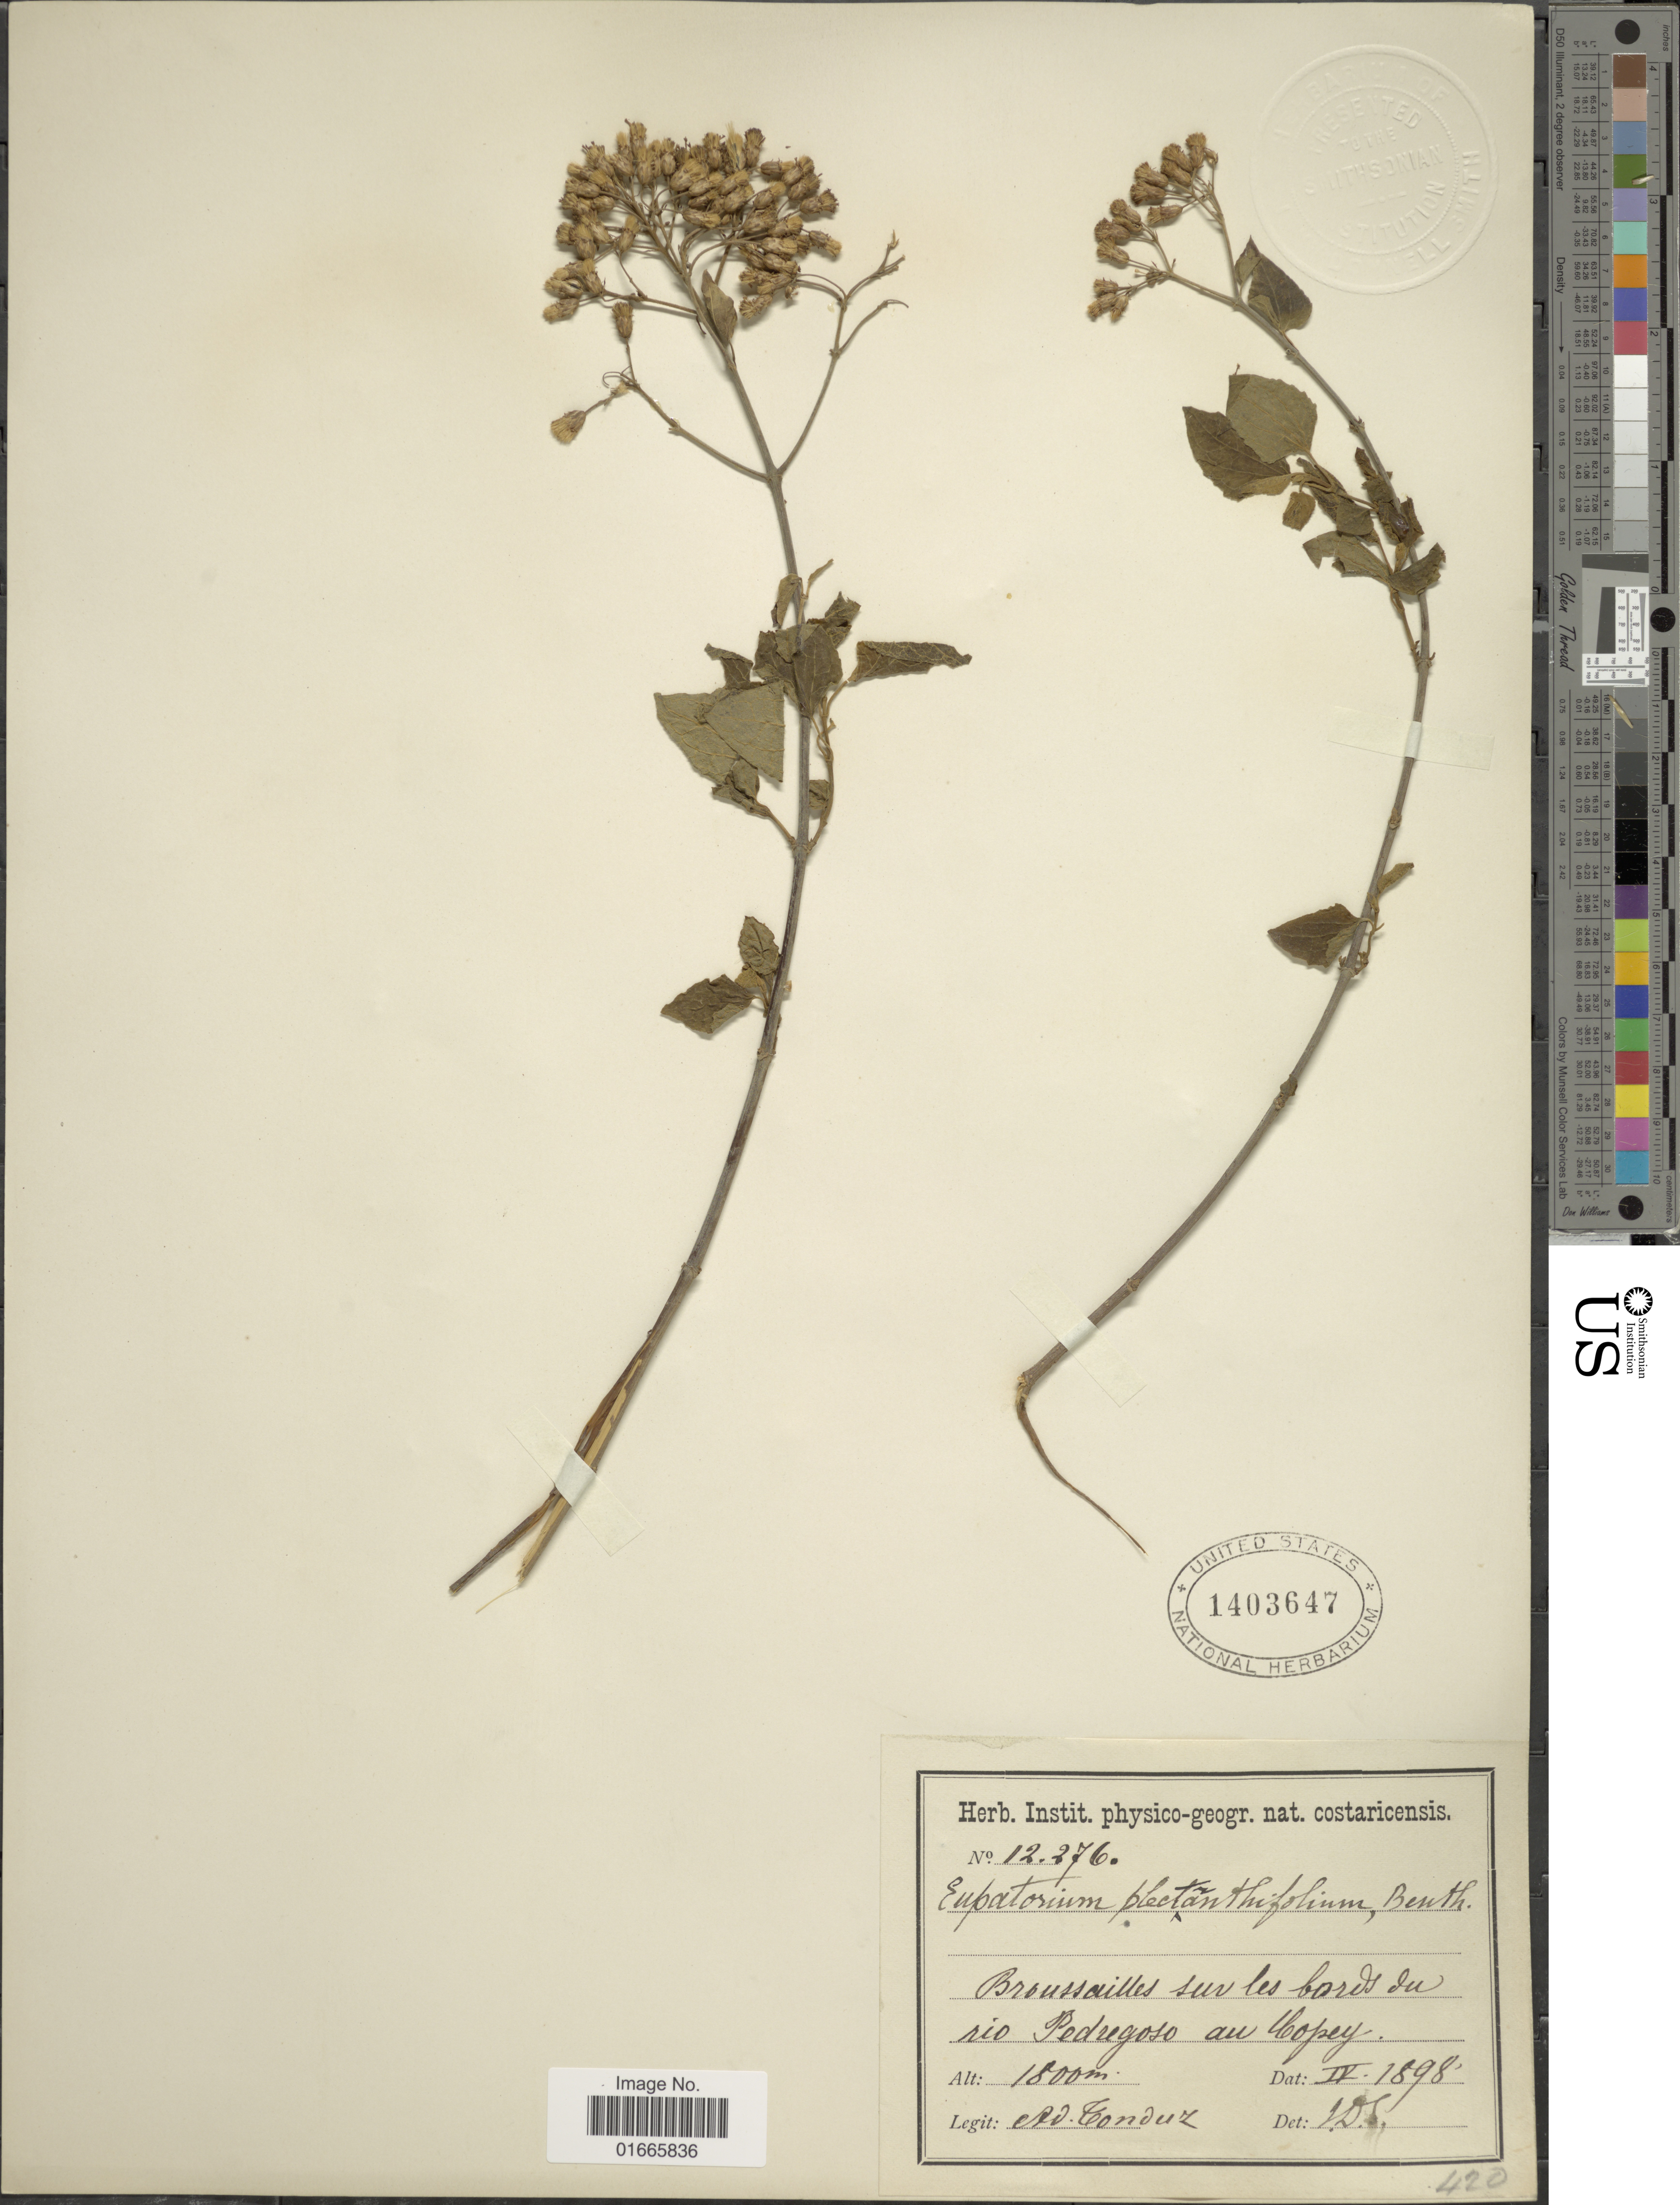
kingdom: Plantae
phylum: Tracheophyta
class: Magnoliopsida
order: Asterales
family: Asteraceae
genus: Chromolaena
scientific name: Chromolaena collina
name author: (DC.) R.M. King & H. Rob.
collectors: A. Tonduz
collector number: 12276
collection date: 1898-04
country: Costa Rica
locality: Costaricenses, Broussailles sur les bords du rio Pedregoso au Copey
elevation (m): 1800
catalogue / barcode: US 1403647